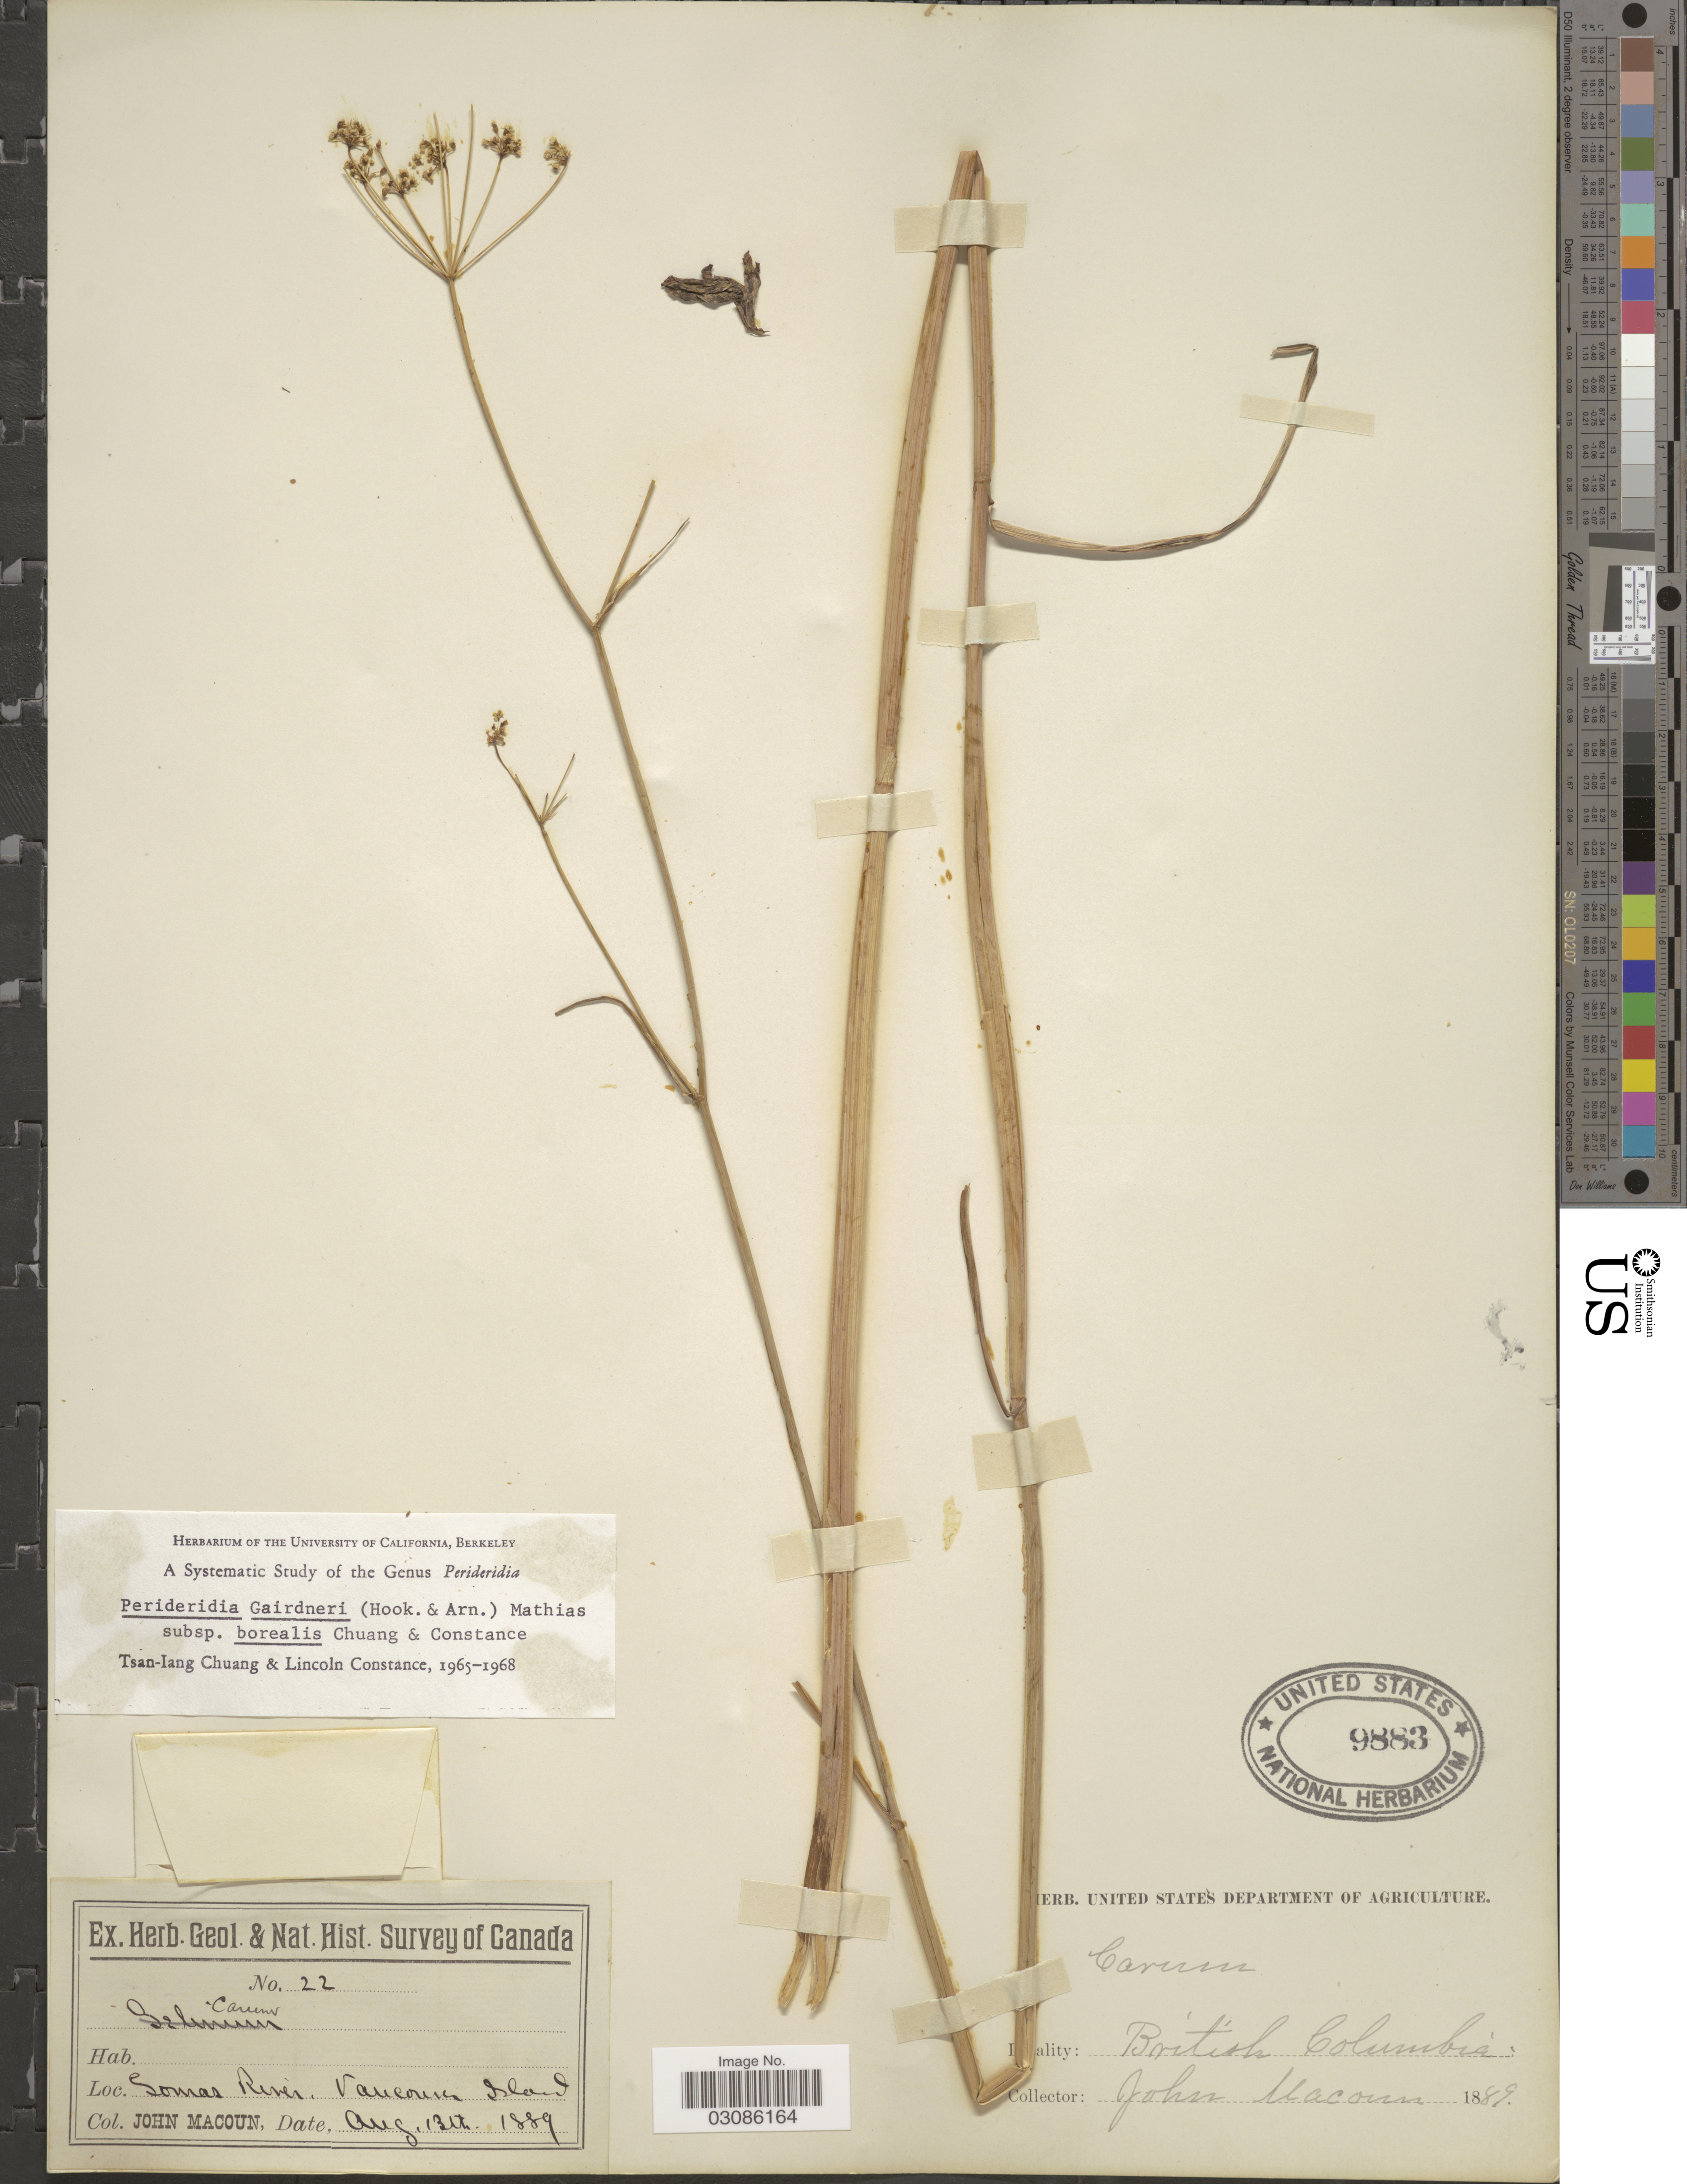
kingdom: Plantae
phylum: Tracheophyta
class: Magnoliopsida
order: Apiales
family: Apiaceae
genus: Perideridia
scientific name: Perideridia gairdneri subsp. borealis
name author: T.I. Chuang & Constance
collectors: J. Macoun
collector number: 22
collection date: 1889-08-13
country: Canada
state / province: British Columbia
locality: Lomas River. Vancouver Island.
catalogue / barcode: US 9883